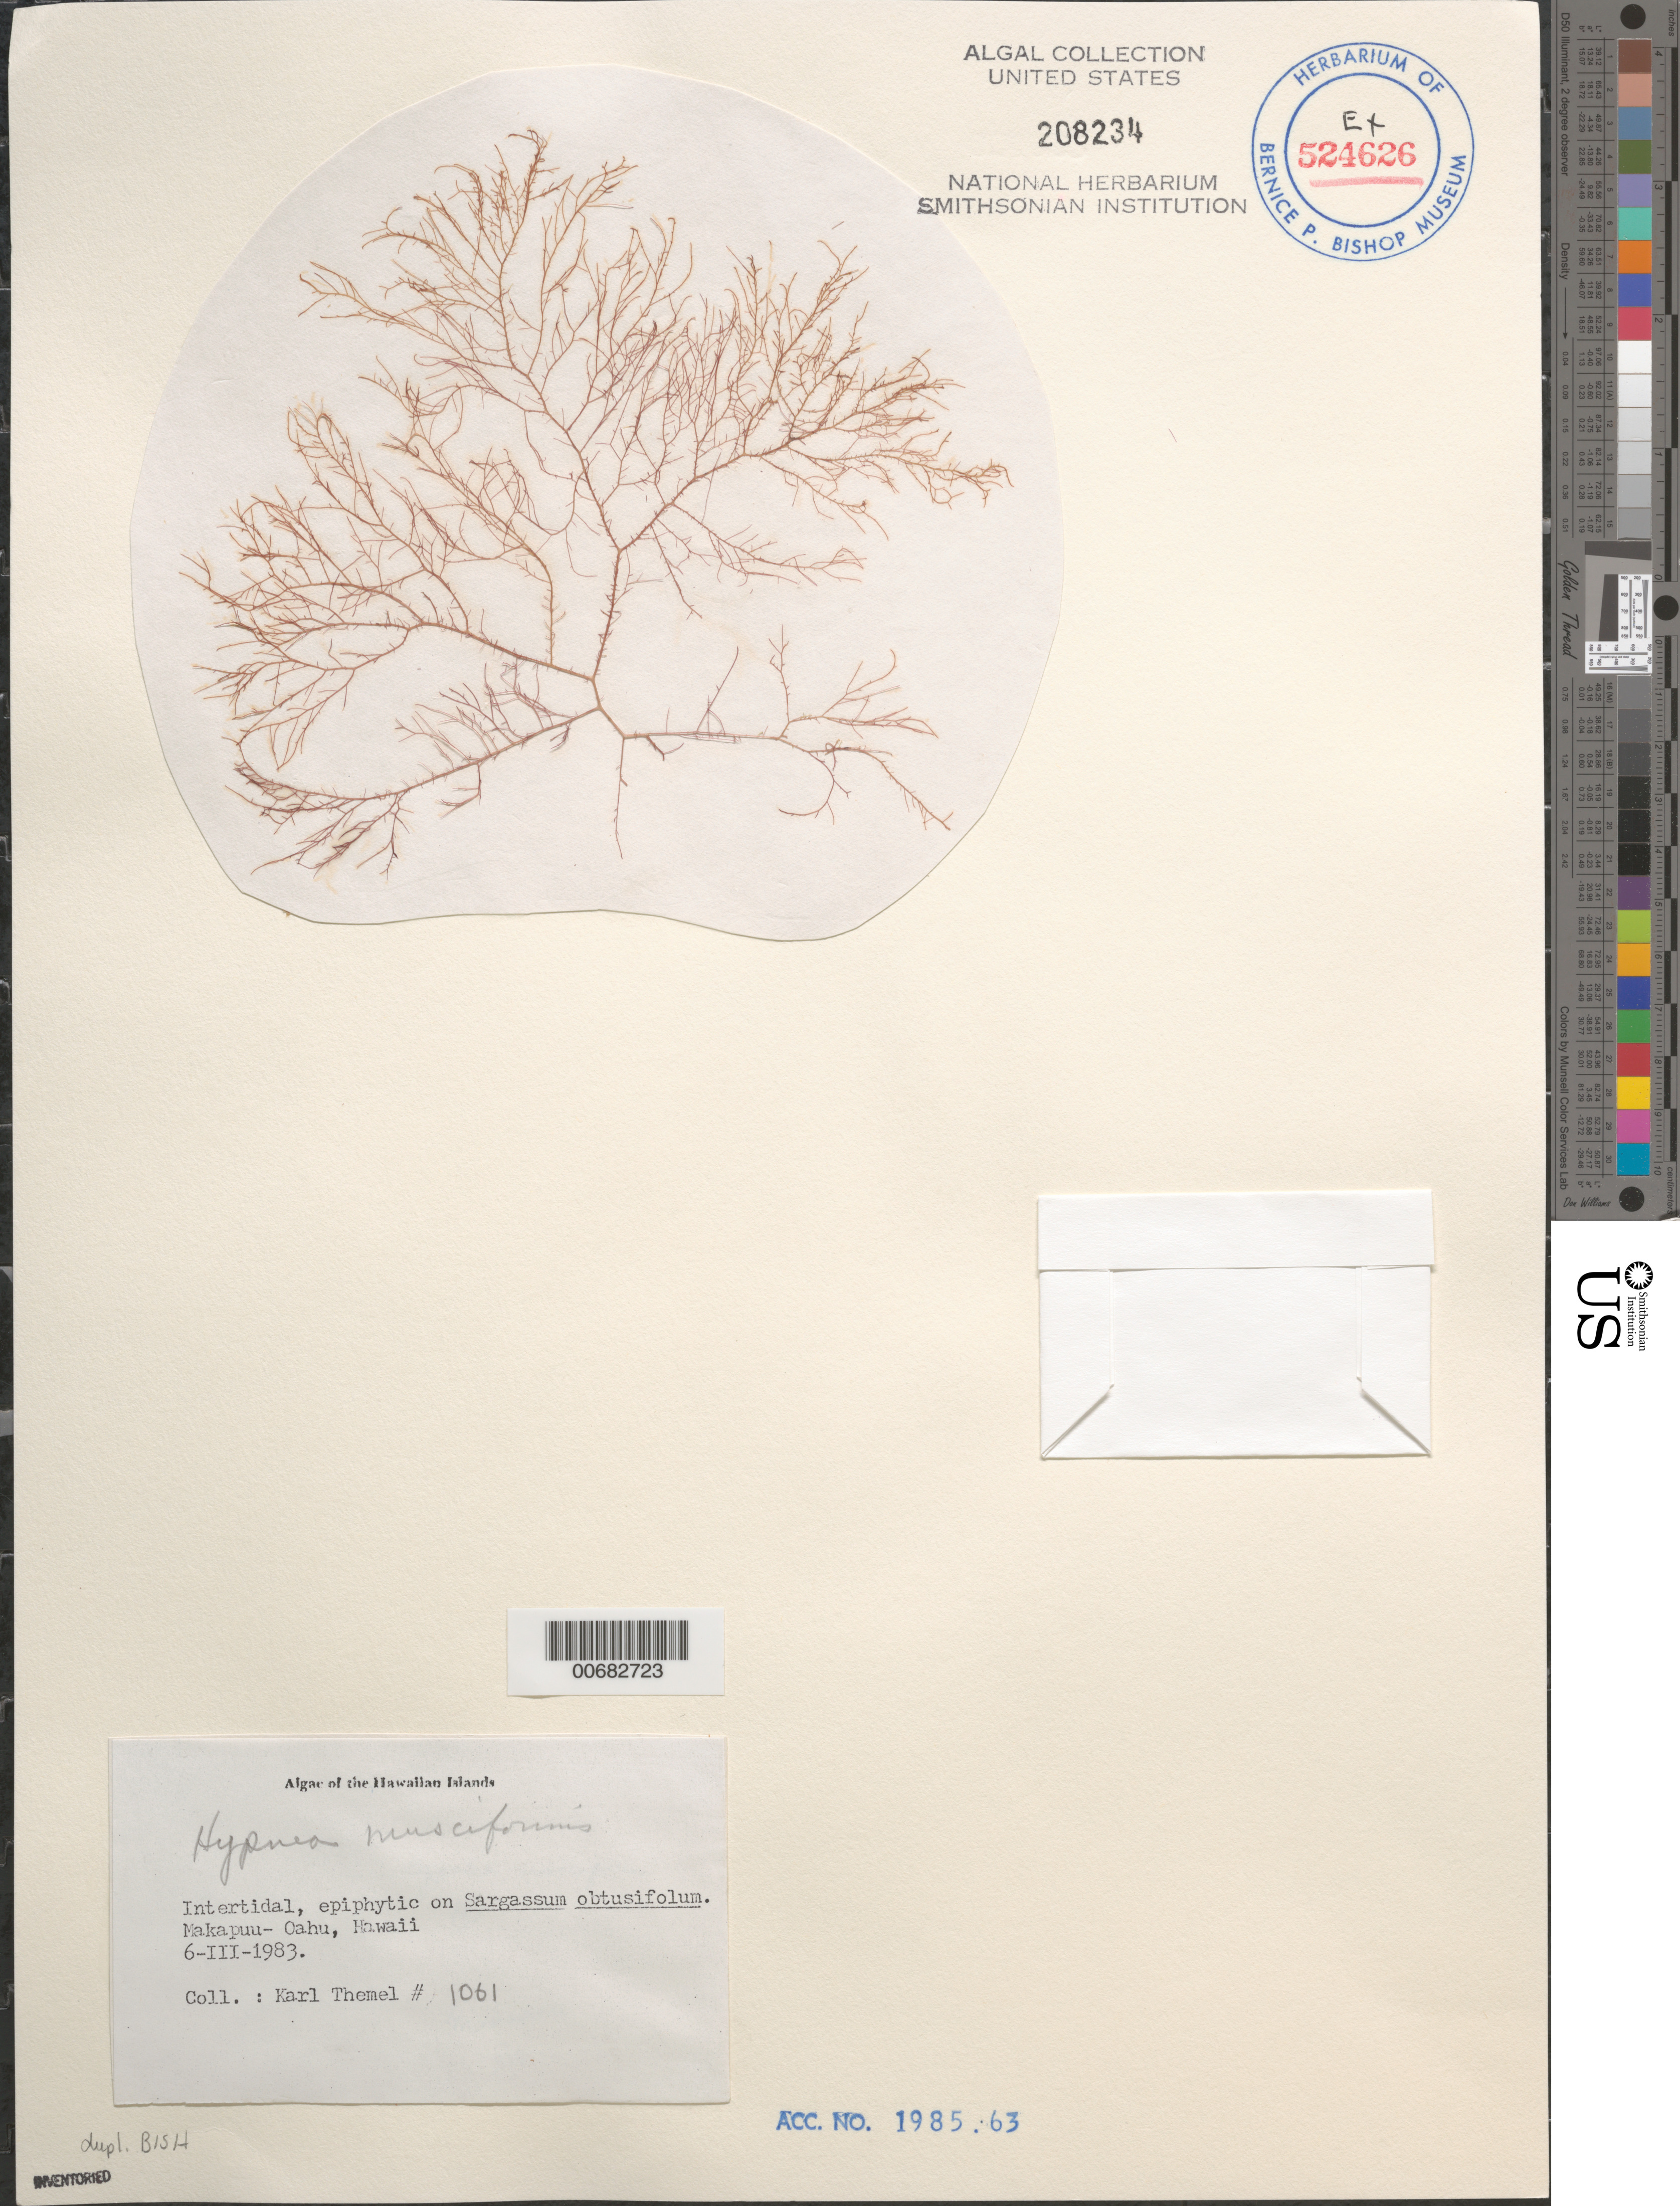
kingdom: Plantae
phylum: Rhodophyta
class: Florideophyceae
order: Gigartinales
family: Cystocloniaceae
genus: Hypnea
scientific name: Hypnea musciformis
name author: (Wulfen) J.V.Lamouroux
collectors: K. Themel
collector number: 1061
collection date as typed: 06 Mar 1983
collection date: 1983-03-06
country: United States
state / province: Hawaii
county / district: Honolulu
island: Oahu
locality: Makapuu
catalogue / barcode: US 208234